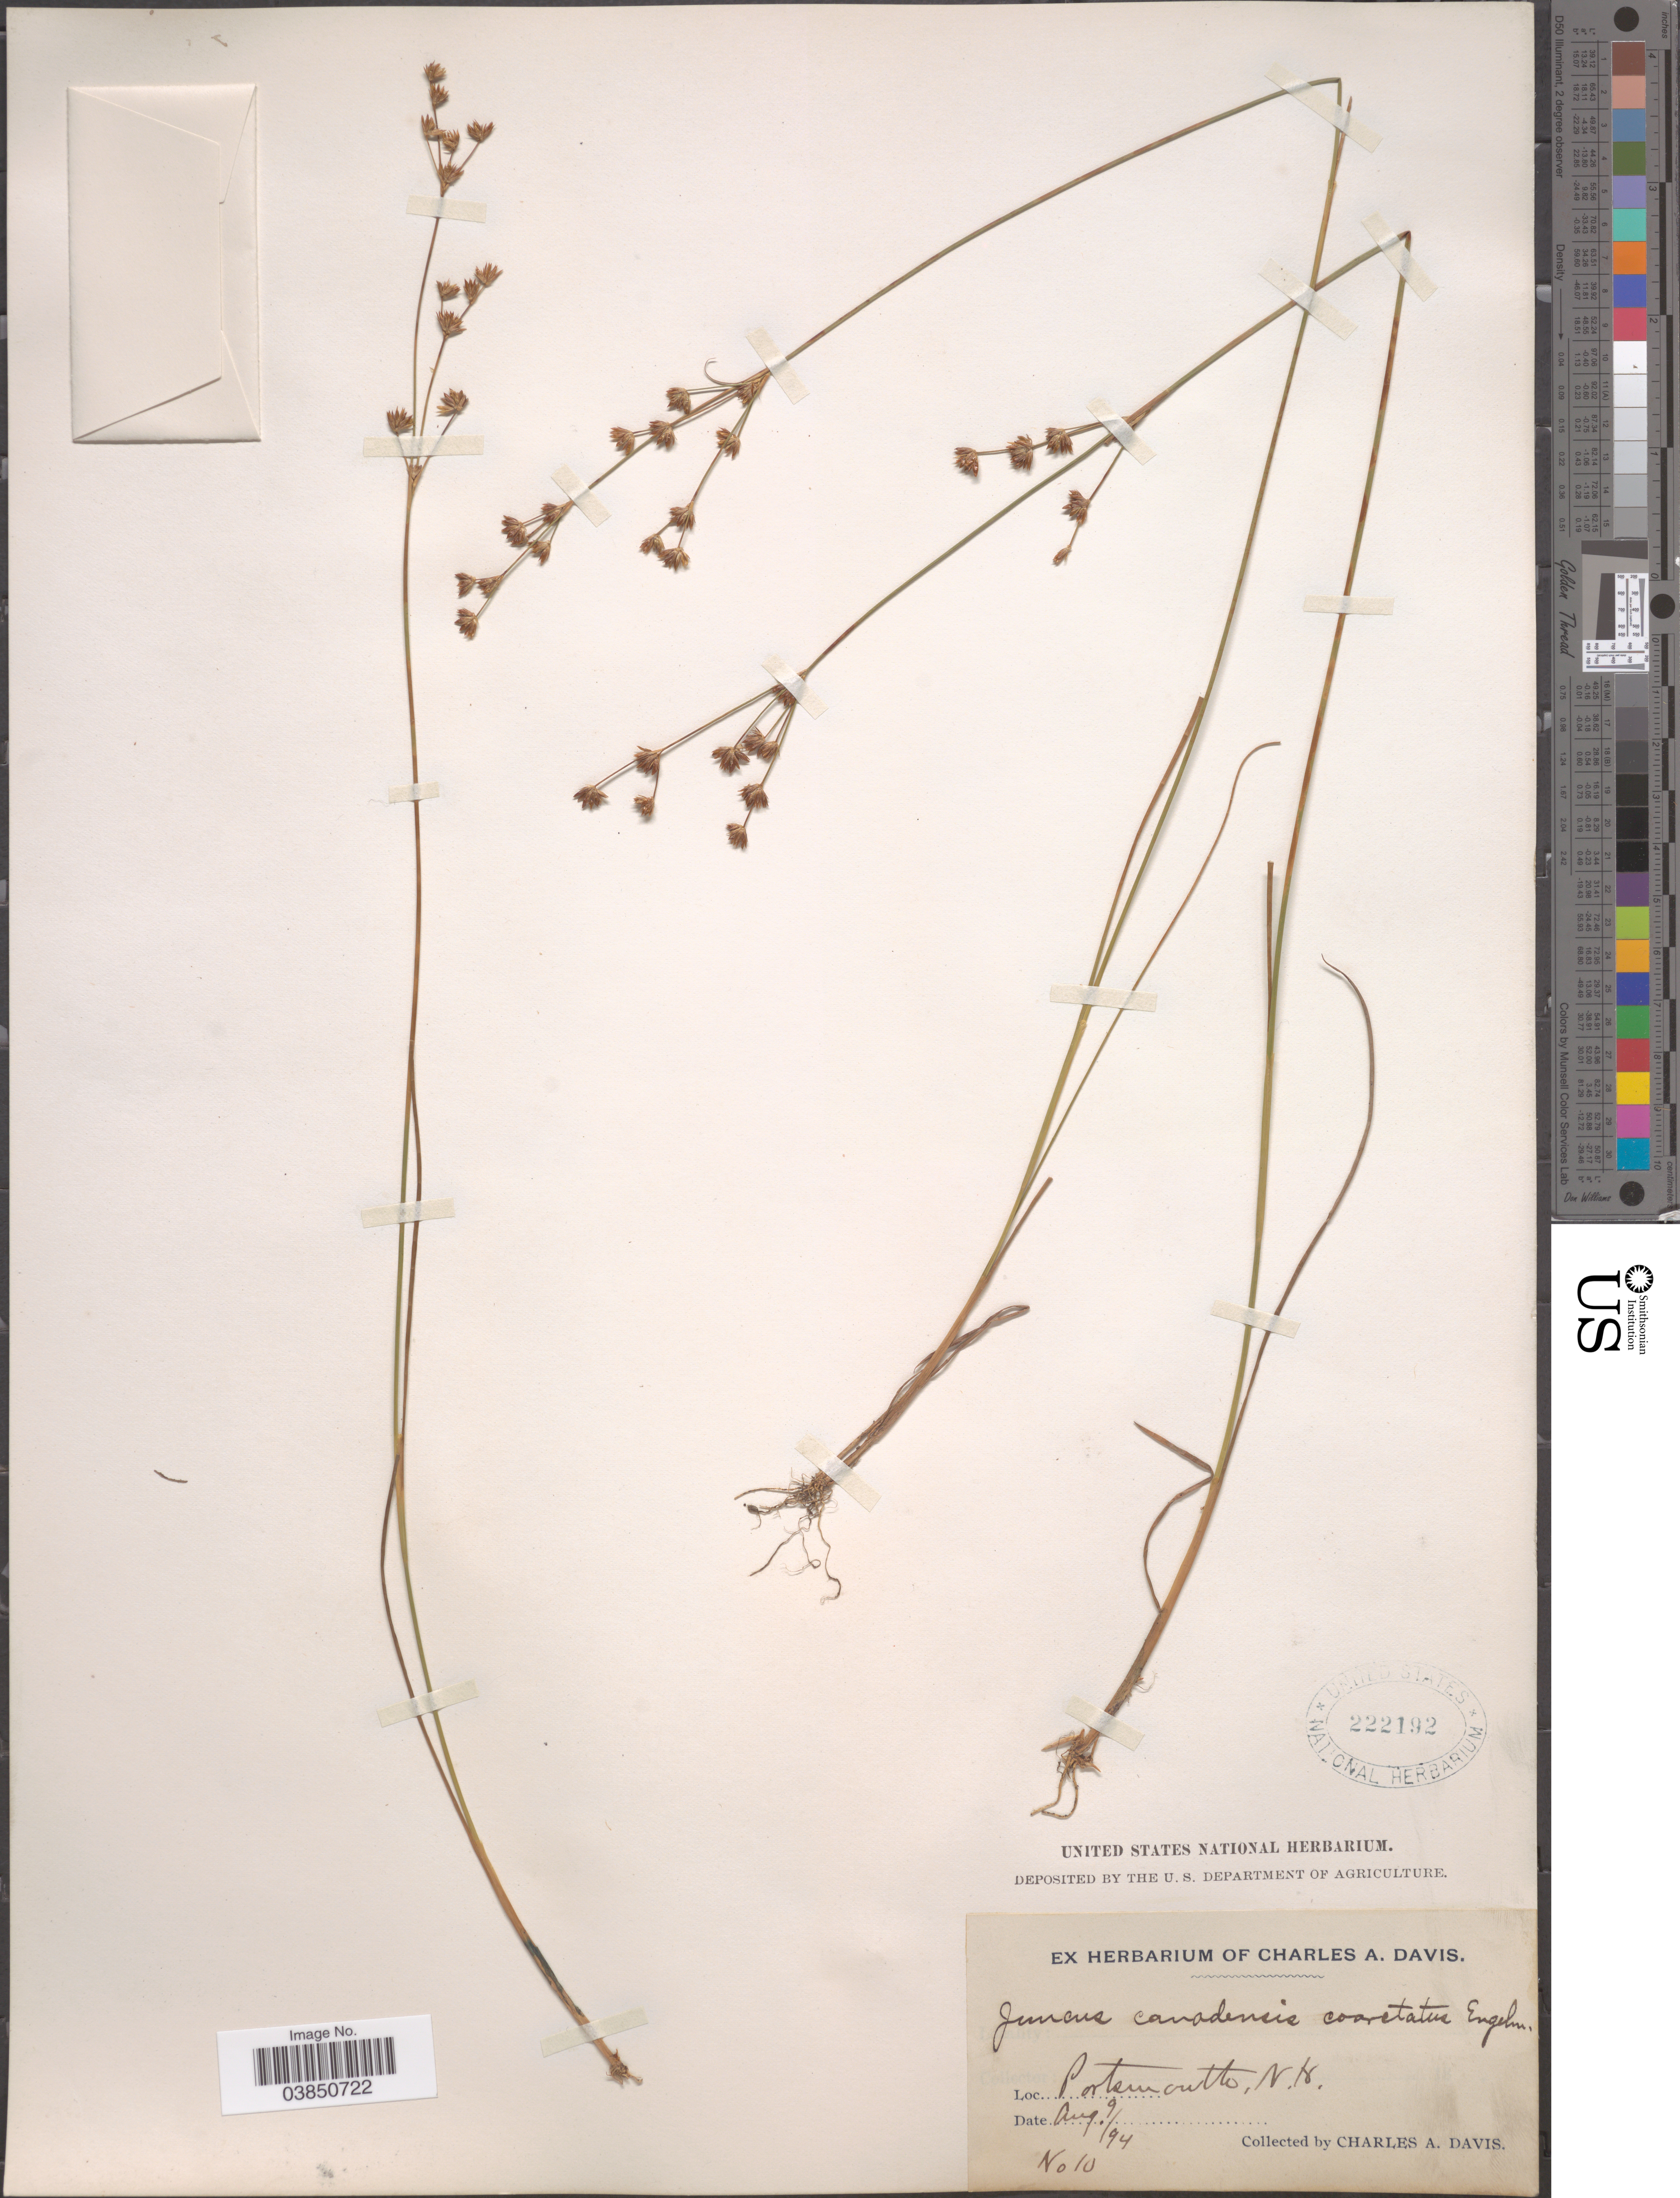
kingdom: Plantae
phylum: Tracheophyta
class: Liliopsida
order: Poales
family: Juncaceae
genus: Juncus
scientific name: Juncus brevicaudatus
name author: (Engelm.) Fernald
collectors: C. Davis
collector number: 10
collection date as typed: Transcribed d/m/y: 9/8/94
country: United States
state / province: New Hampshire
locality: Portsmouth.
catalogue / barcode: US 222192